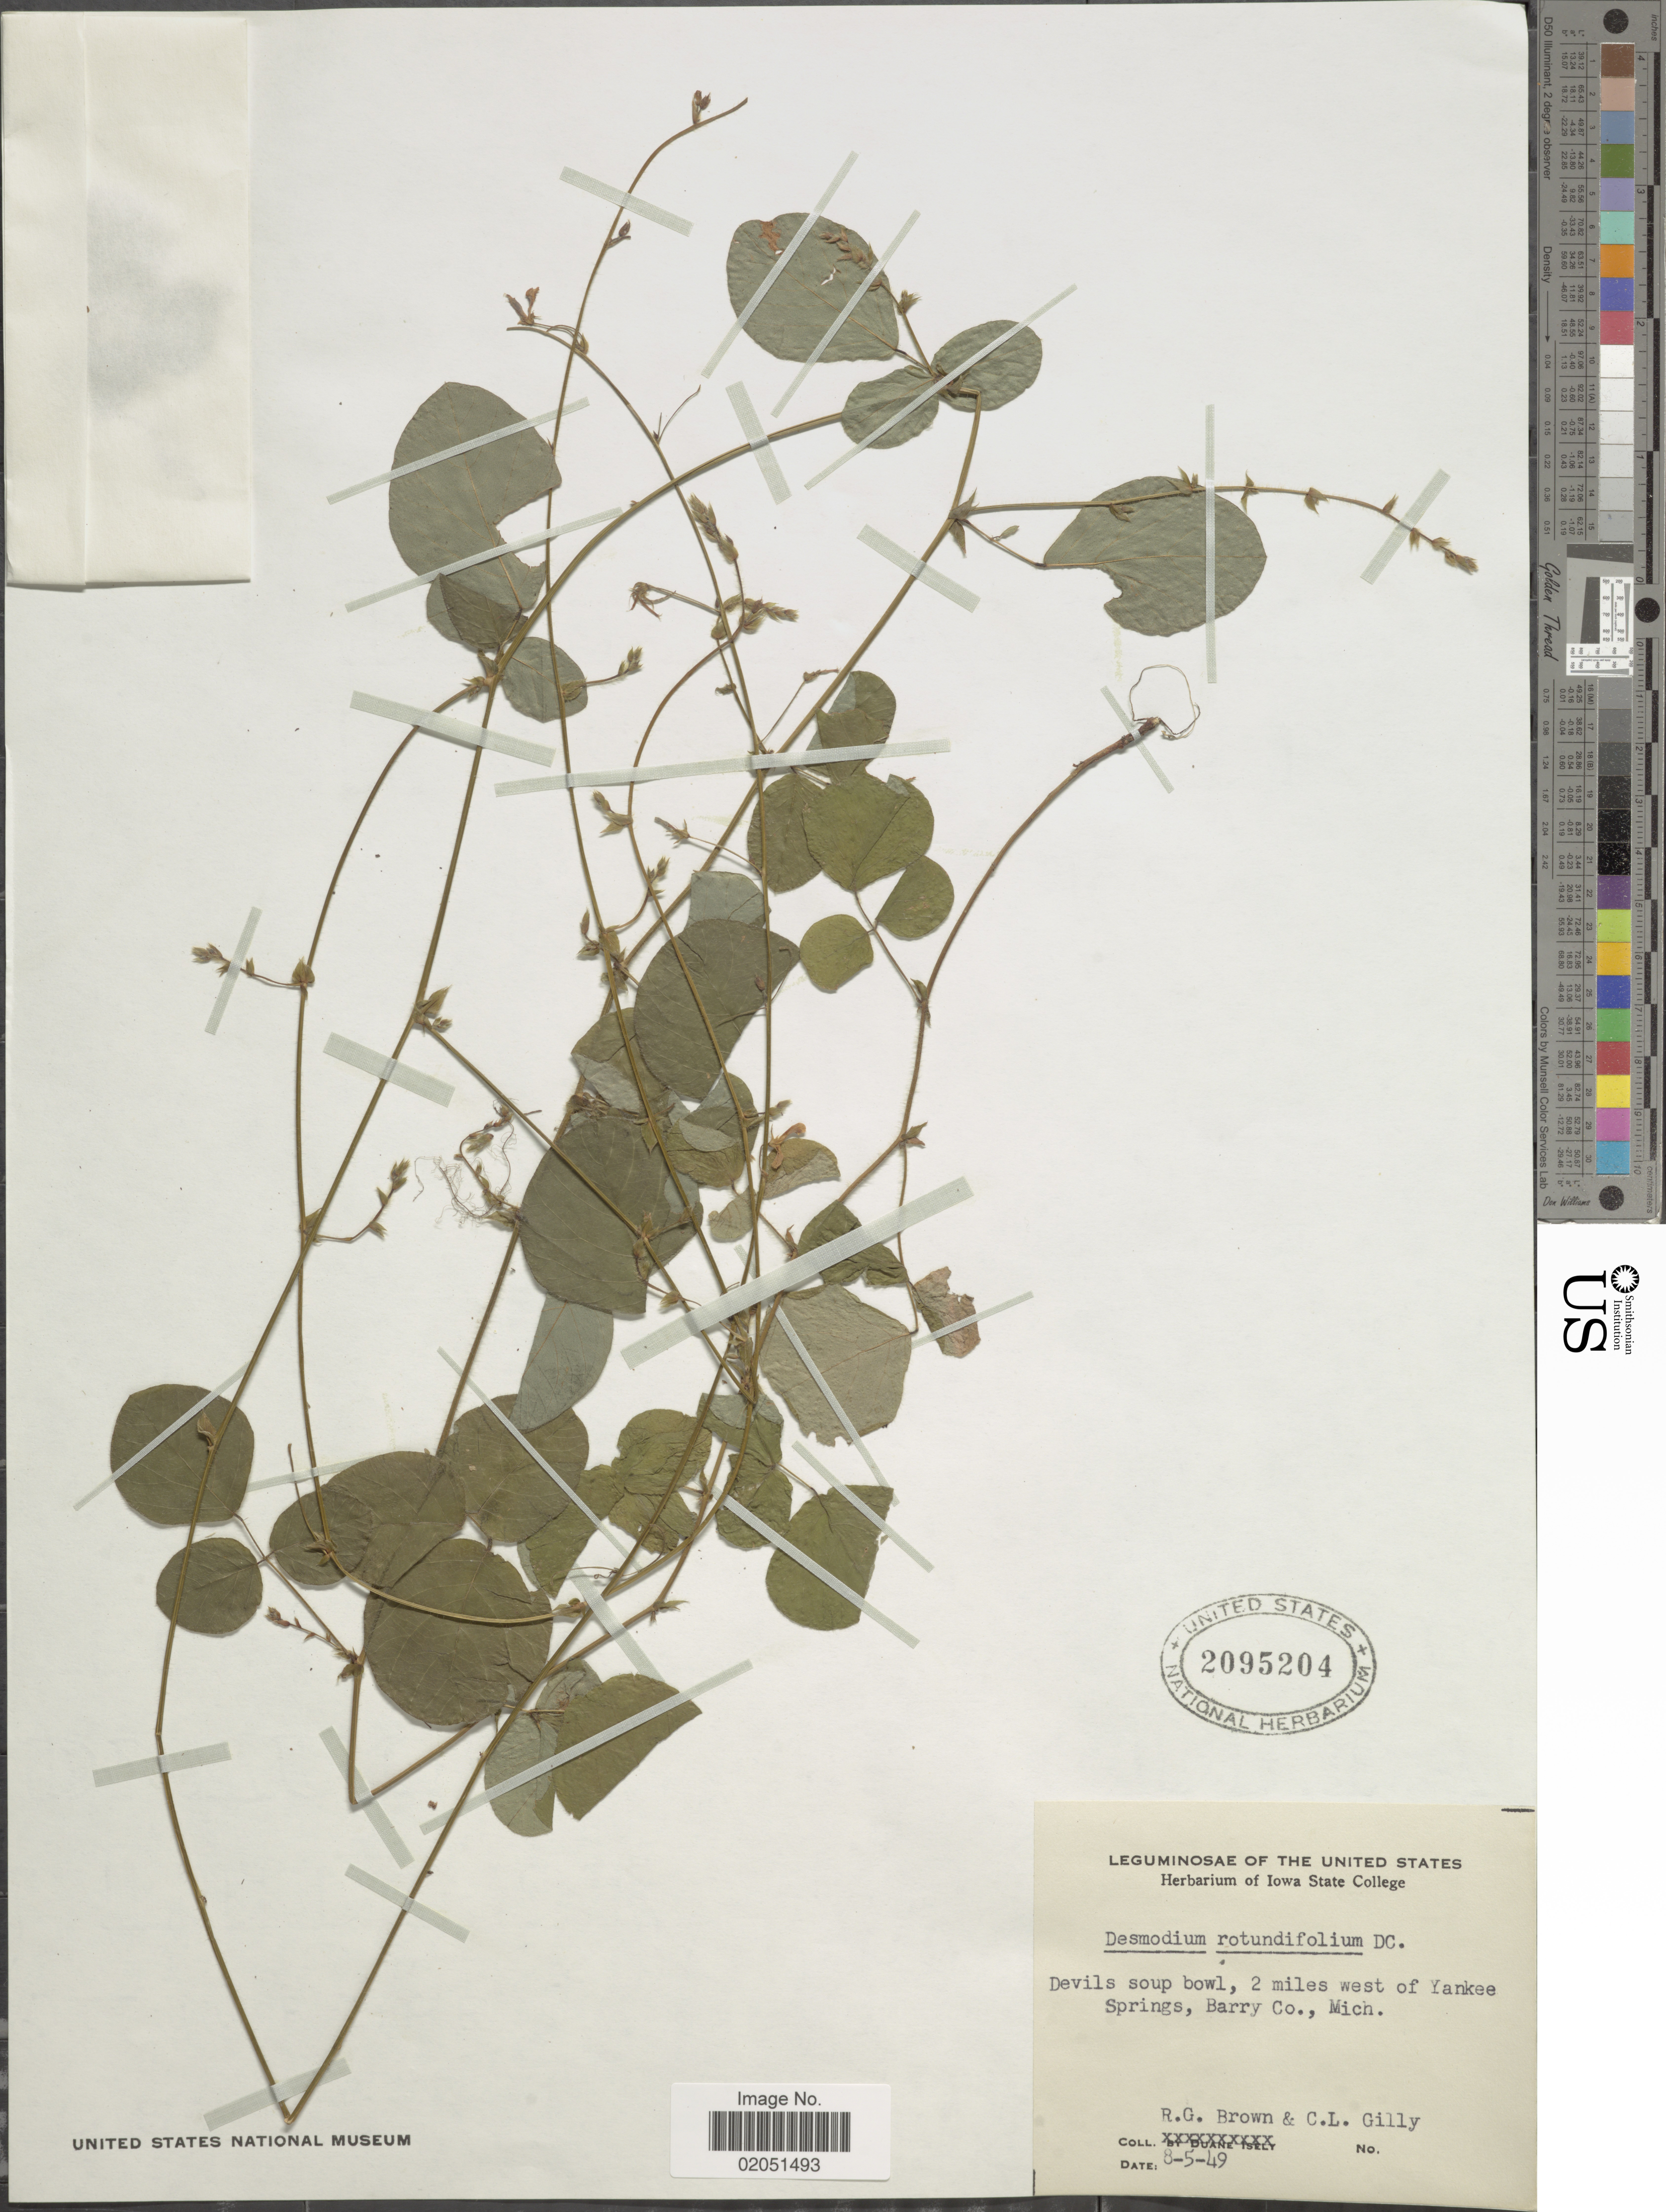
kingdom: Plantae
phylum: Tracheophyta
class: Magnoliopsida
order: Fabales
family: Fabaceae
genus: Desmodium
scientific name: Desmodium rotundifolium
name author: DC.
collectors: R. G. Brown & C. Gilly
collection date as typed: Transcribed d/m/y: 5/8/49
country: United States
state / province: Michigan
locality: Devils soup bowl, 2 miles west of Yankee Springs, Barry Co.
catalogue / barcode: US 2095204